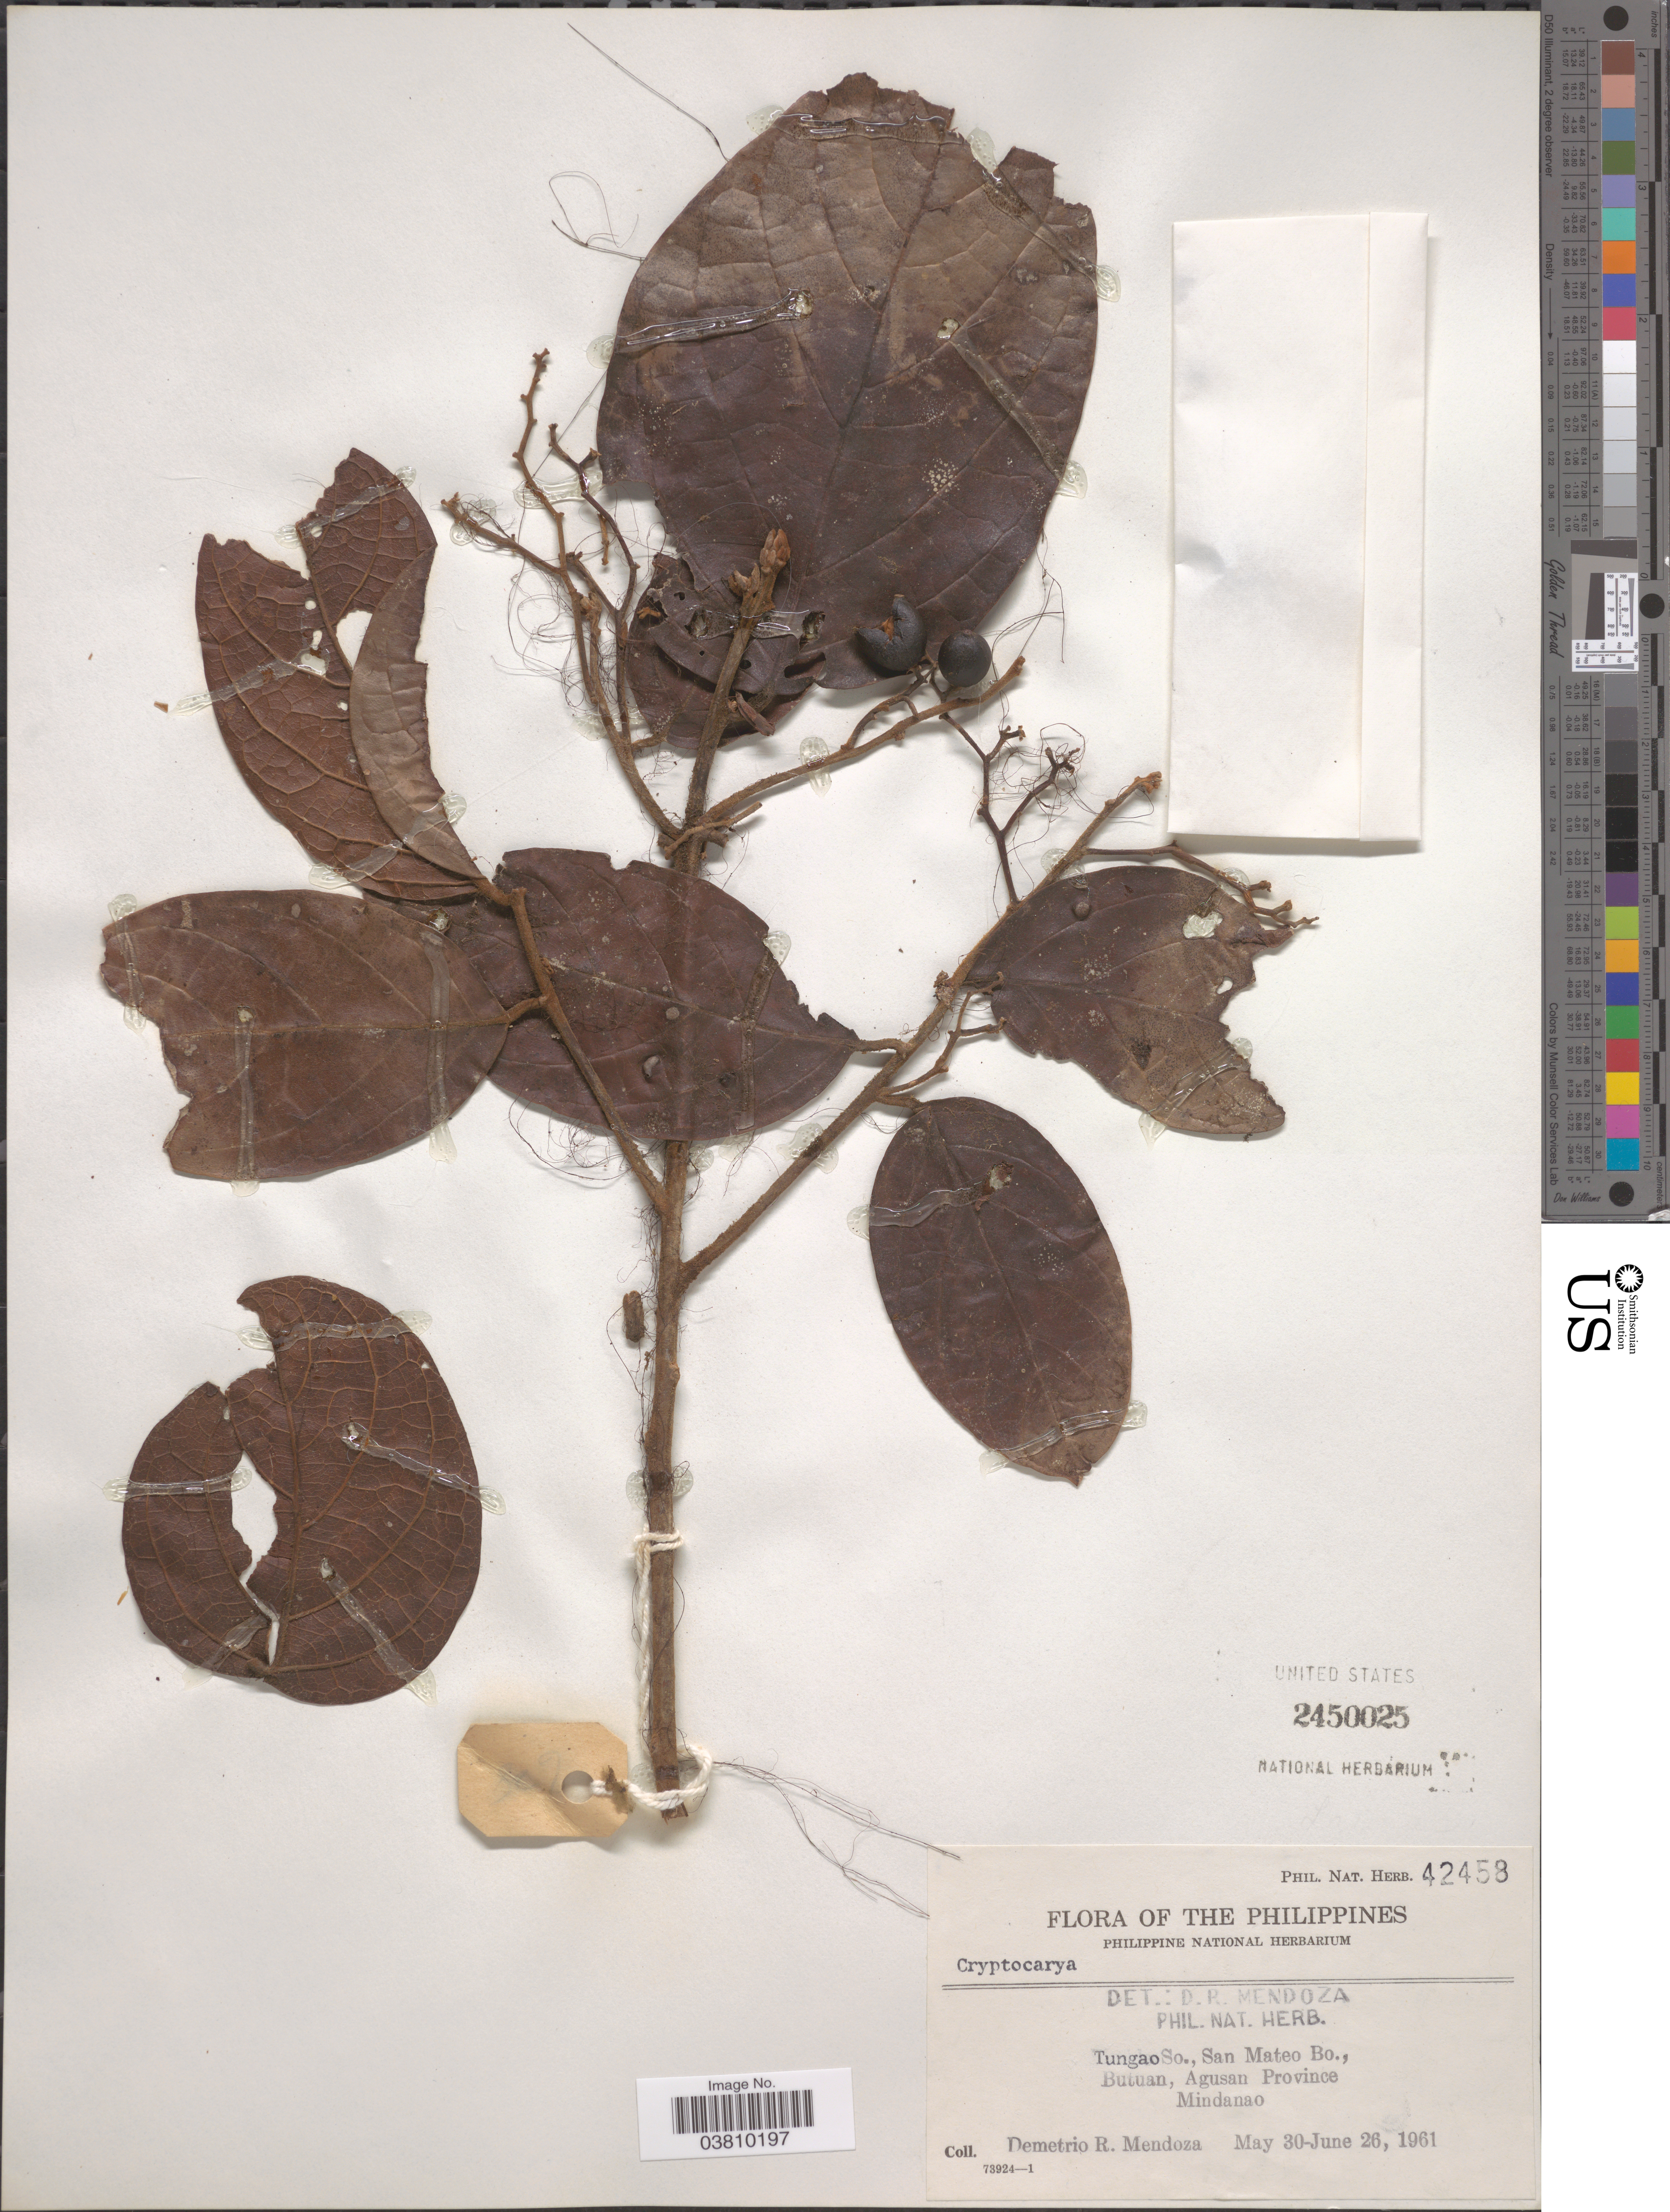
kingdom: Plantae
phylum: Tracheophyta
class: Magnoliopsida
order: Laurales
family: Lauraceae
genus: Cryptocarya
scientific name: Cryptocarya sp.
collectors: D. Mendoza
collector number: Phil. Nat. Herb. 42458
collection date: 1961-05-30/1961-06-26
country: Philippines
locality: Tungao So., San Mateo Bo., Butuan, Agusan Province, Mindanao.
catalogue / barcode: US 2450025